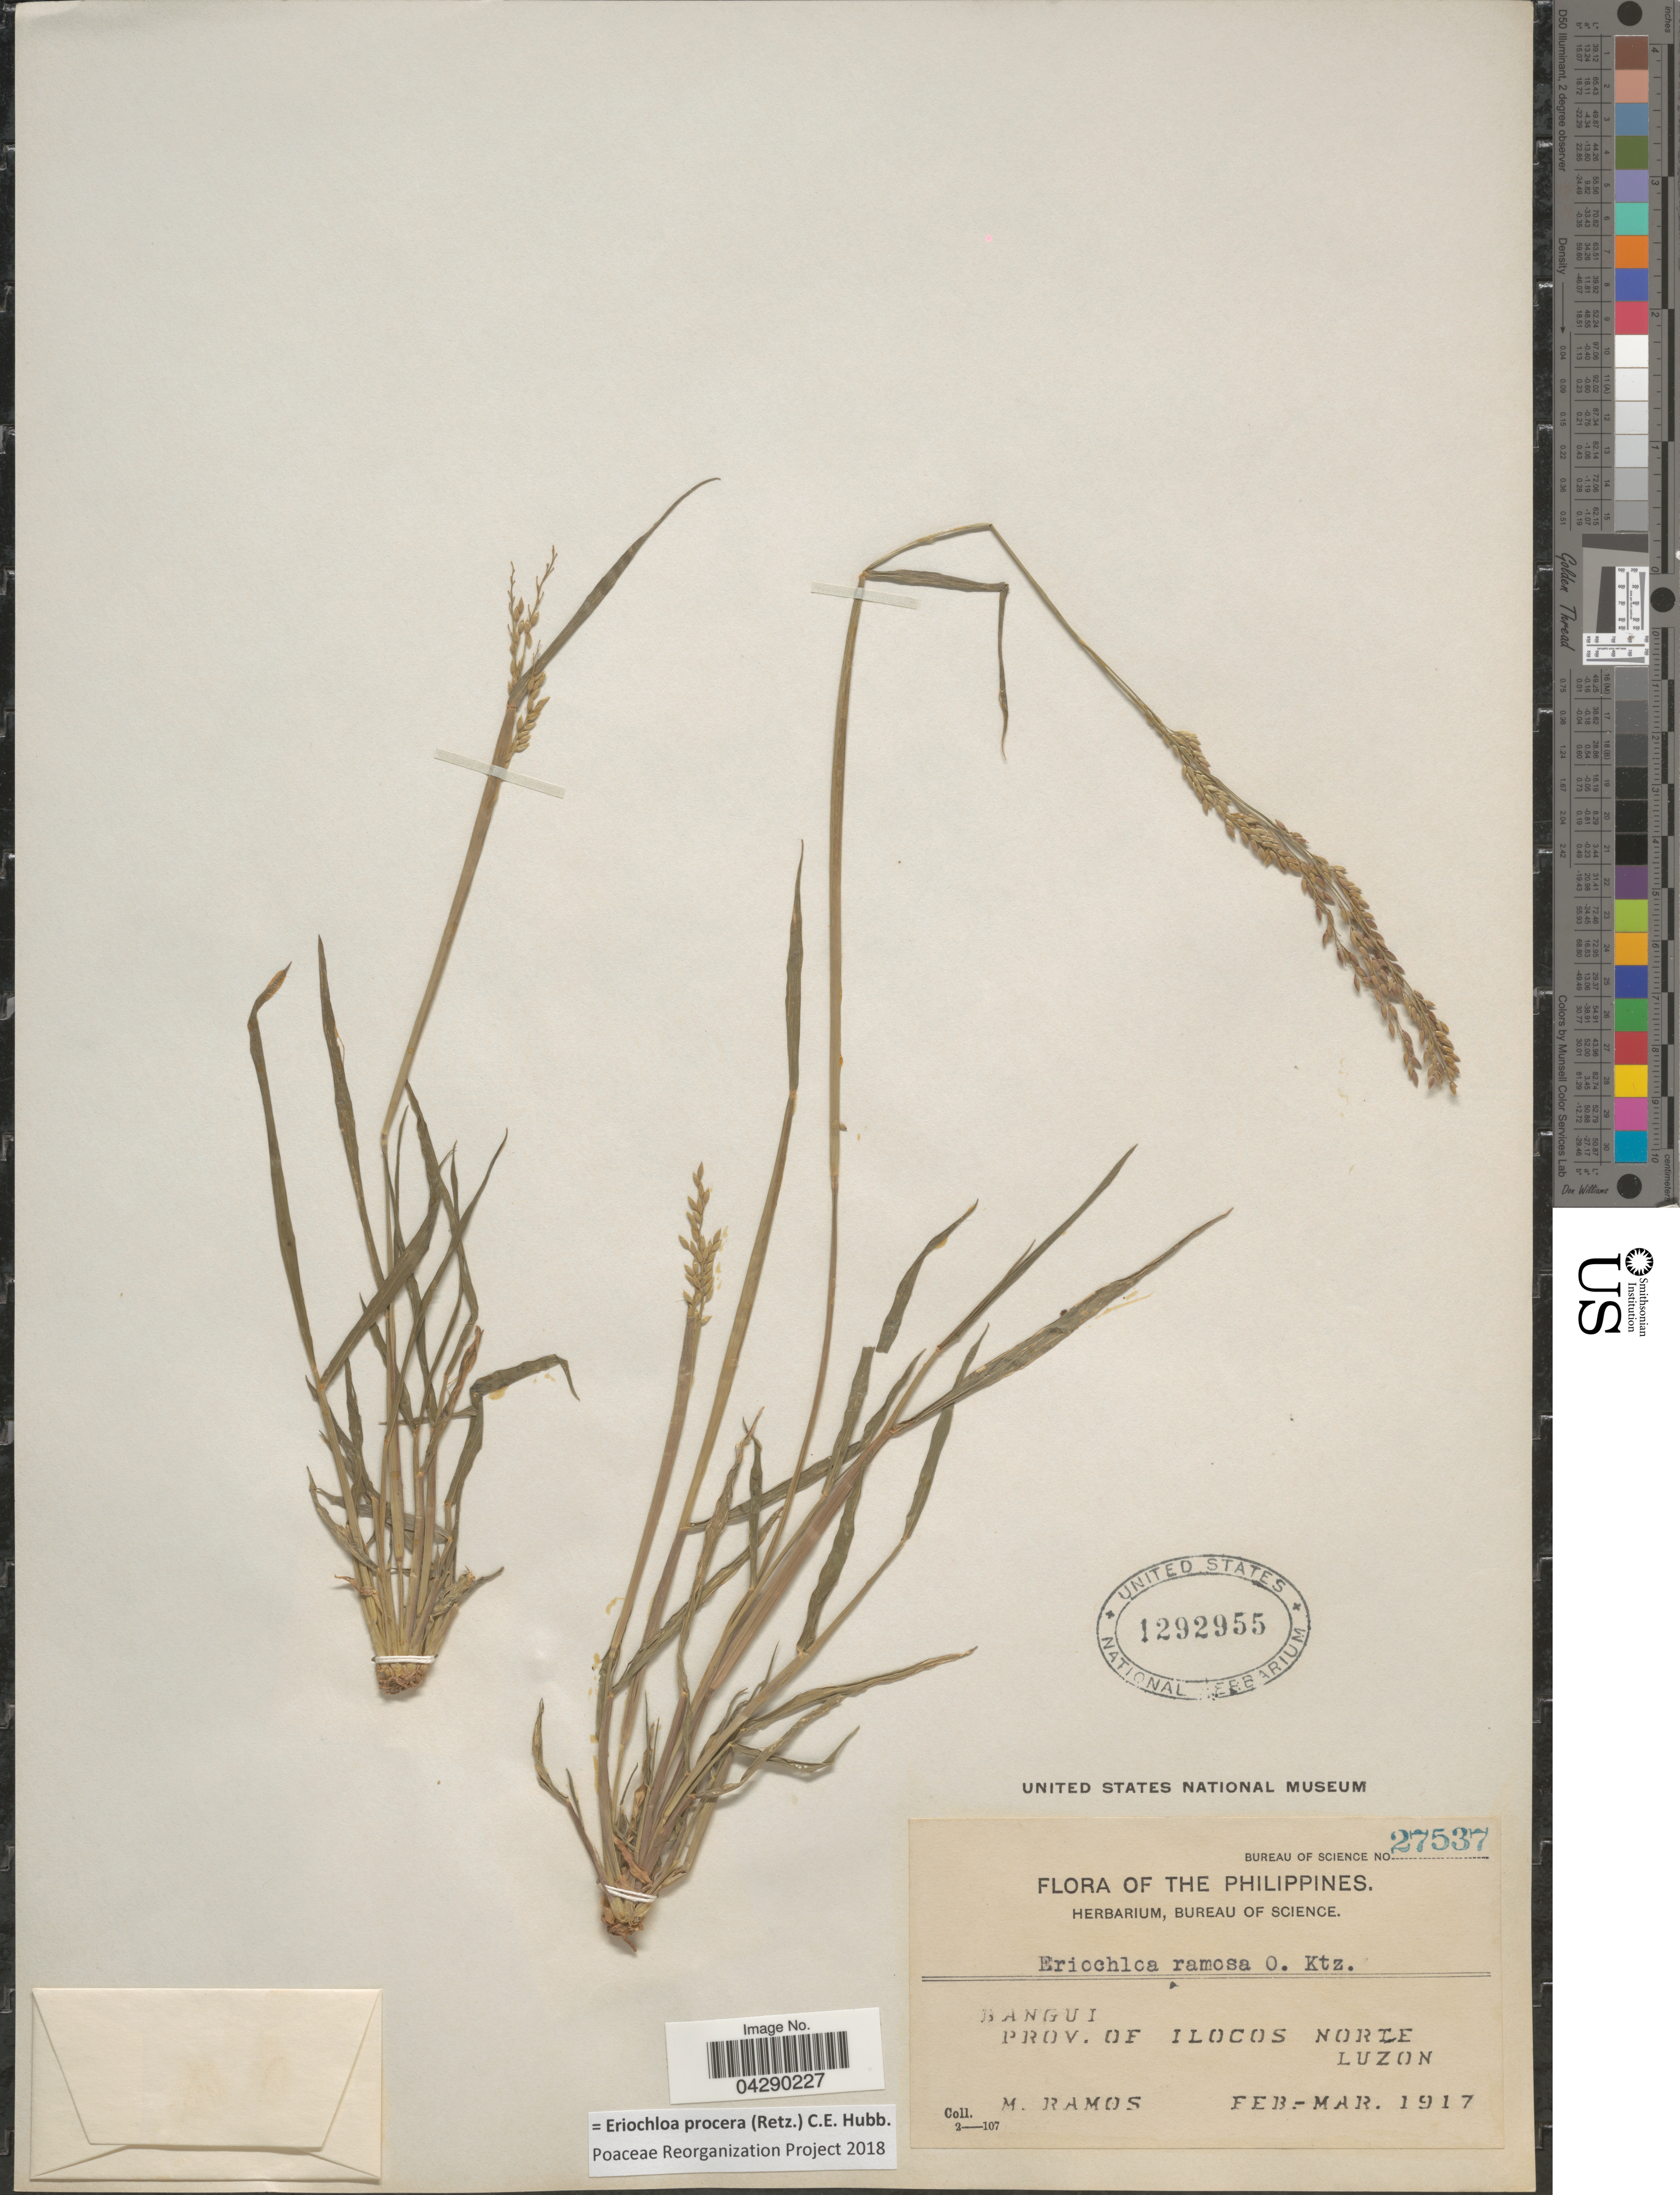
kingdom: Plantae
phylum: Tracheophyta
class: Liliopsida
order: Poales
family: Poaceae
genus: Eriochloa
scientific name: Eriochloa procera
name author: (Retz.) C.E. Hubb.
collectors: M. Ramos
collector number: Bureau of Science 27537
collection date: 1917-02/1917-03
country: Philippines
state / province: Ilocos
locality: Bangui. Prov. of Ilocos Norte. Luzon.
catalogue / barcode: US 1292955